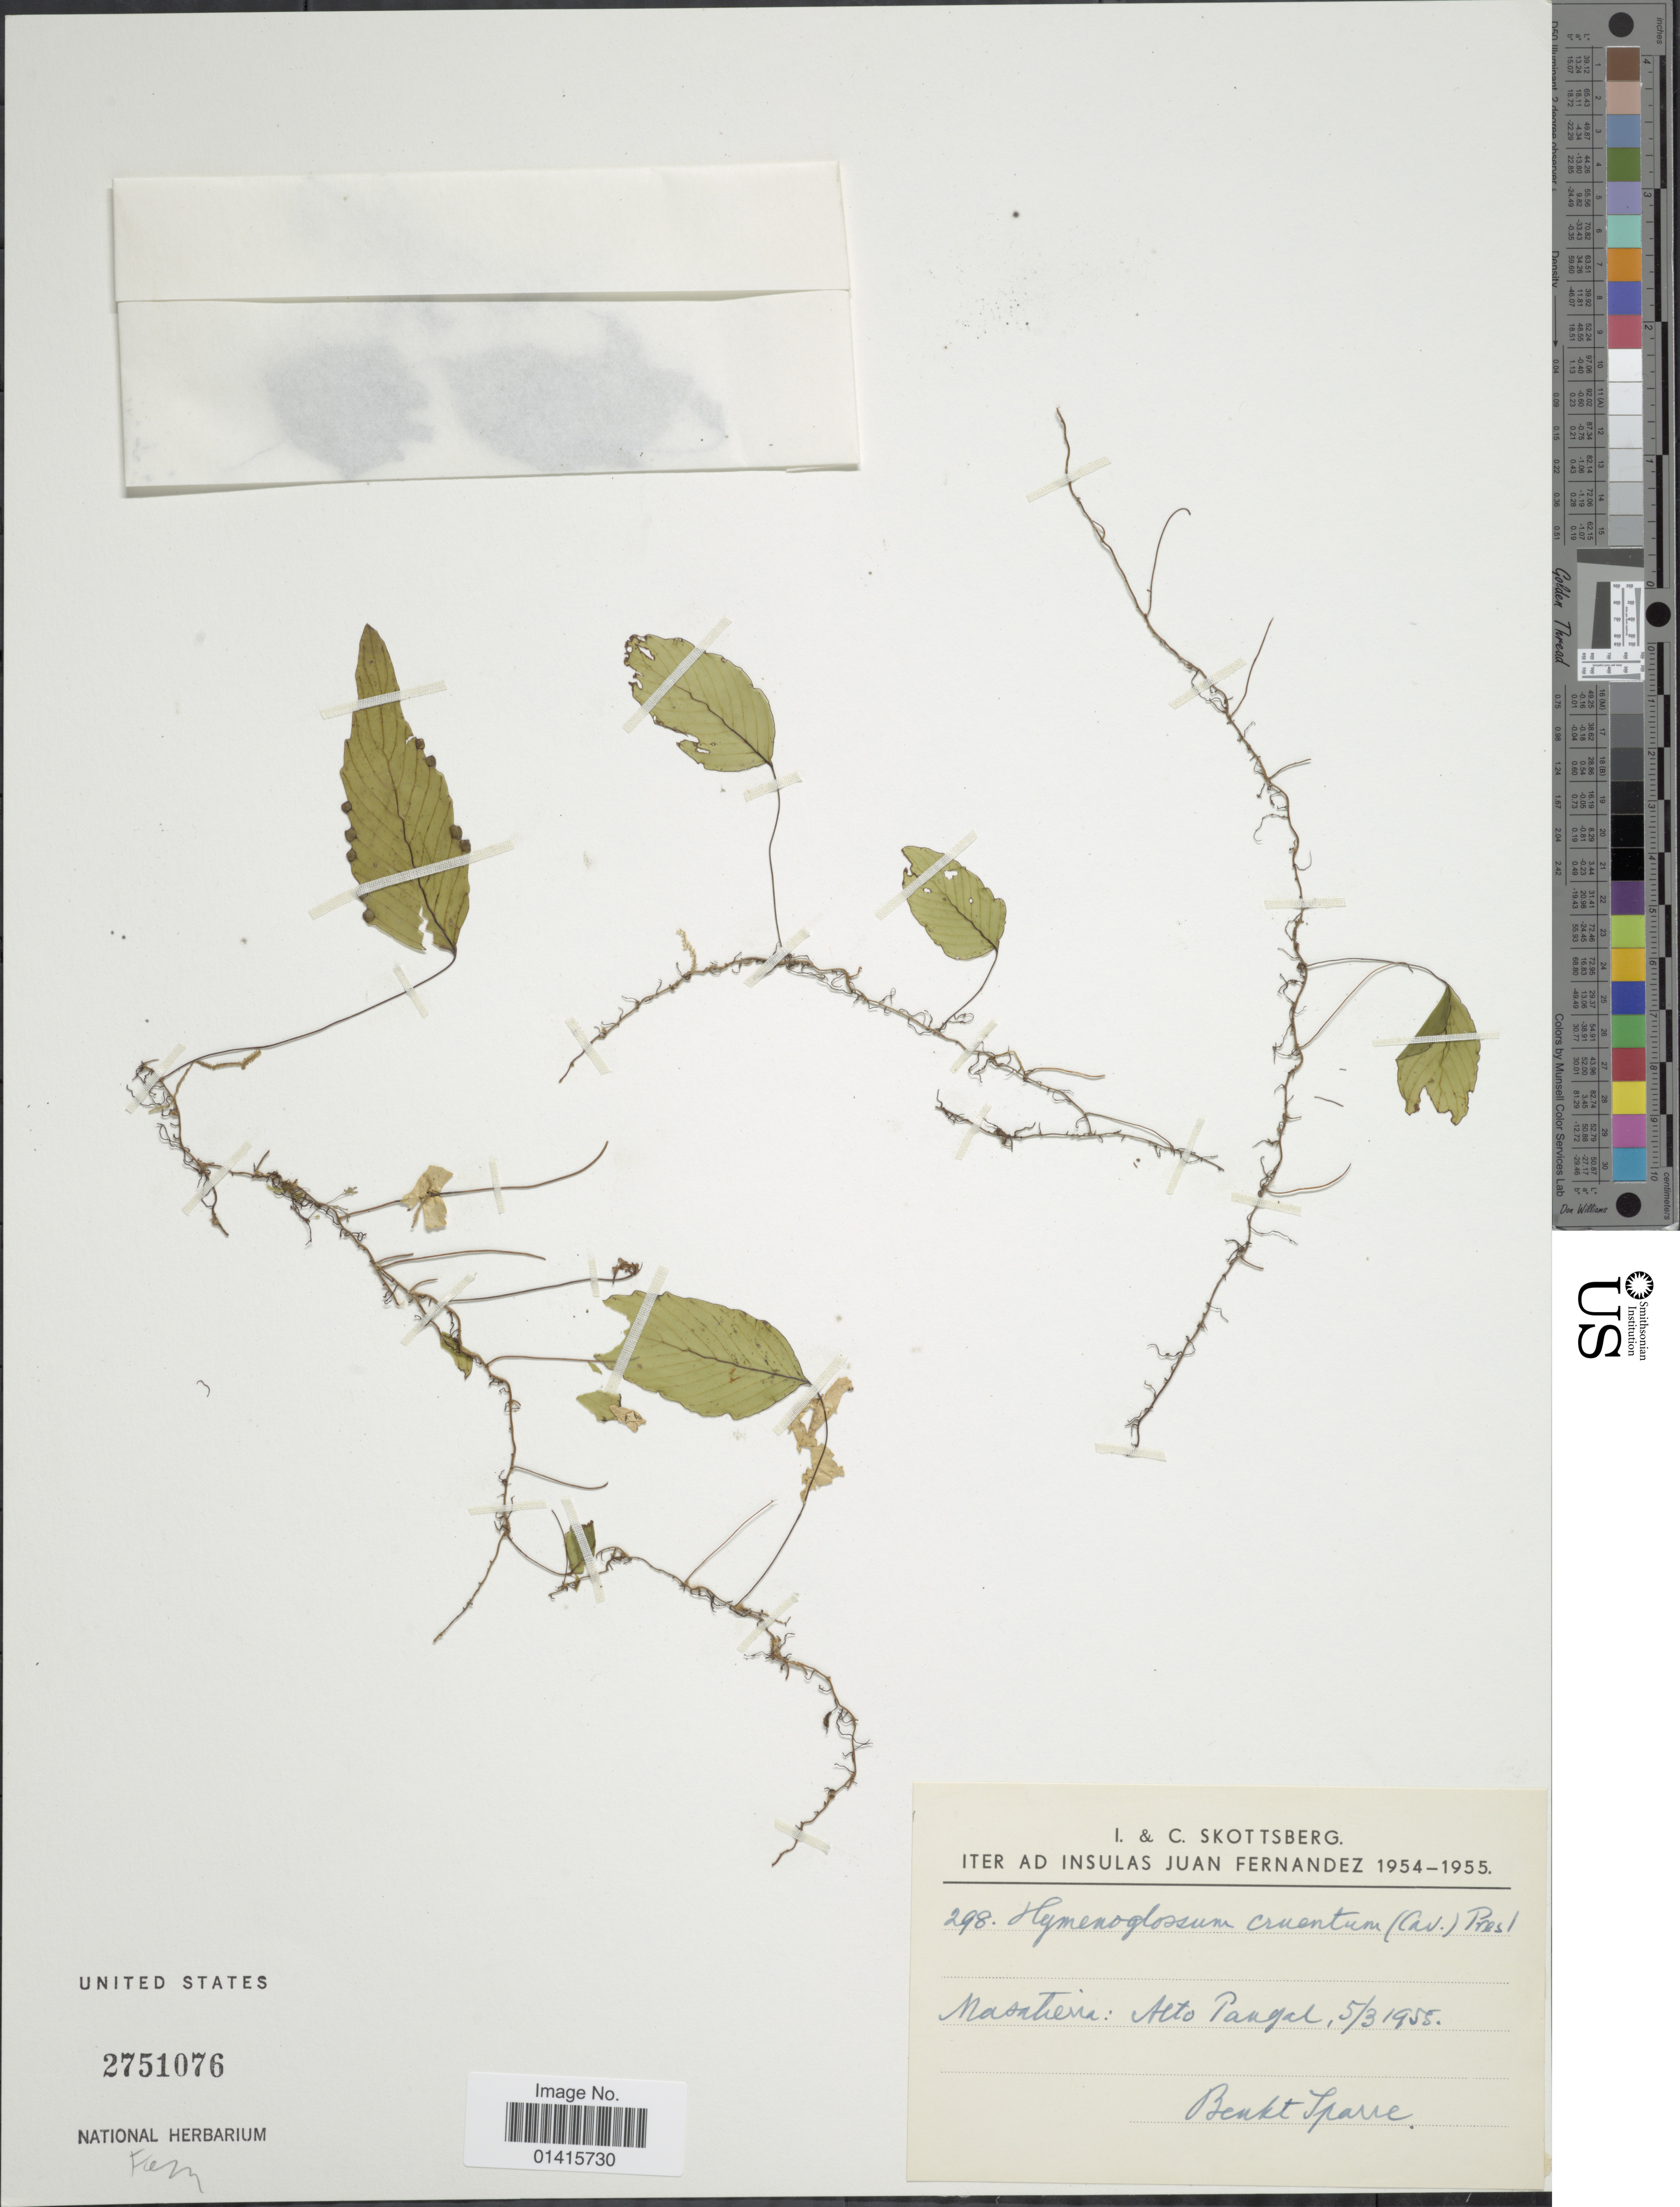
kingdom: Plantae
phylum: Tracheophyta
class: Polypodiopsida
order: Hymenophyllales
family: Hymenophyllaceae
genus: Hymenophyllum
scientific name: Hymenophyllum cruentum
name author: Cav.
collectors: B. Sparre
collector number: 298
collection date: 1955-03-05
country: Chile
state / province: Valparaíso (V)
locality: Juan Fernandez, Masatierra: Alto Pangal.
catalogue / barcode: US 2751076